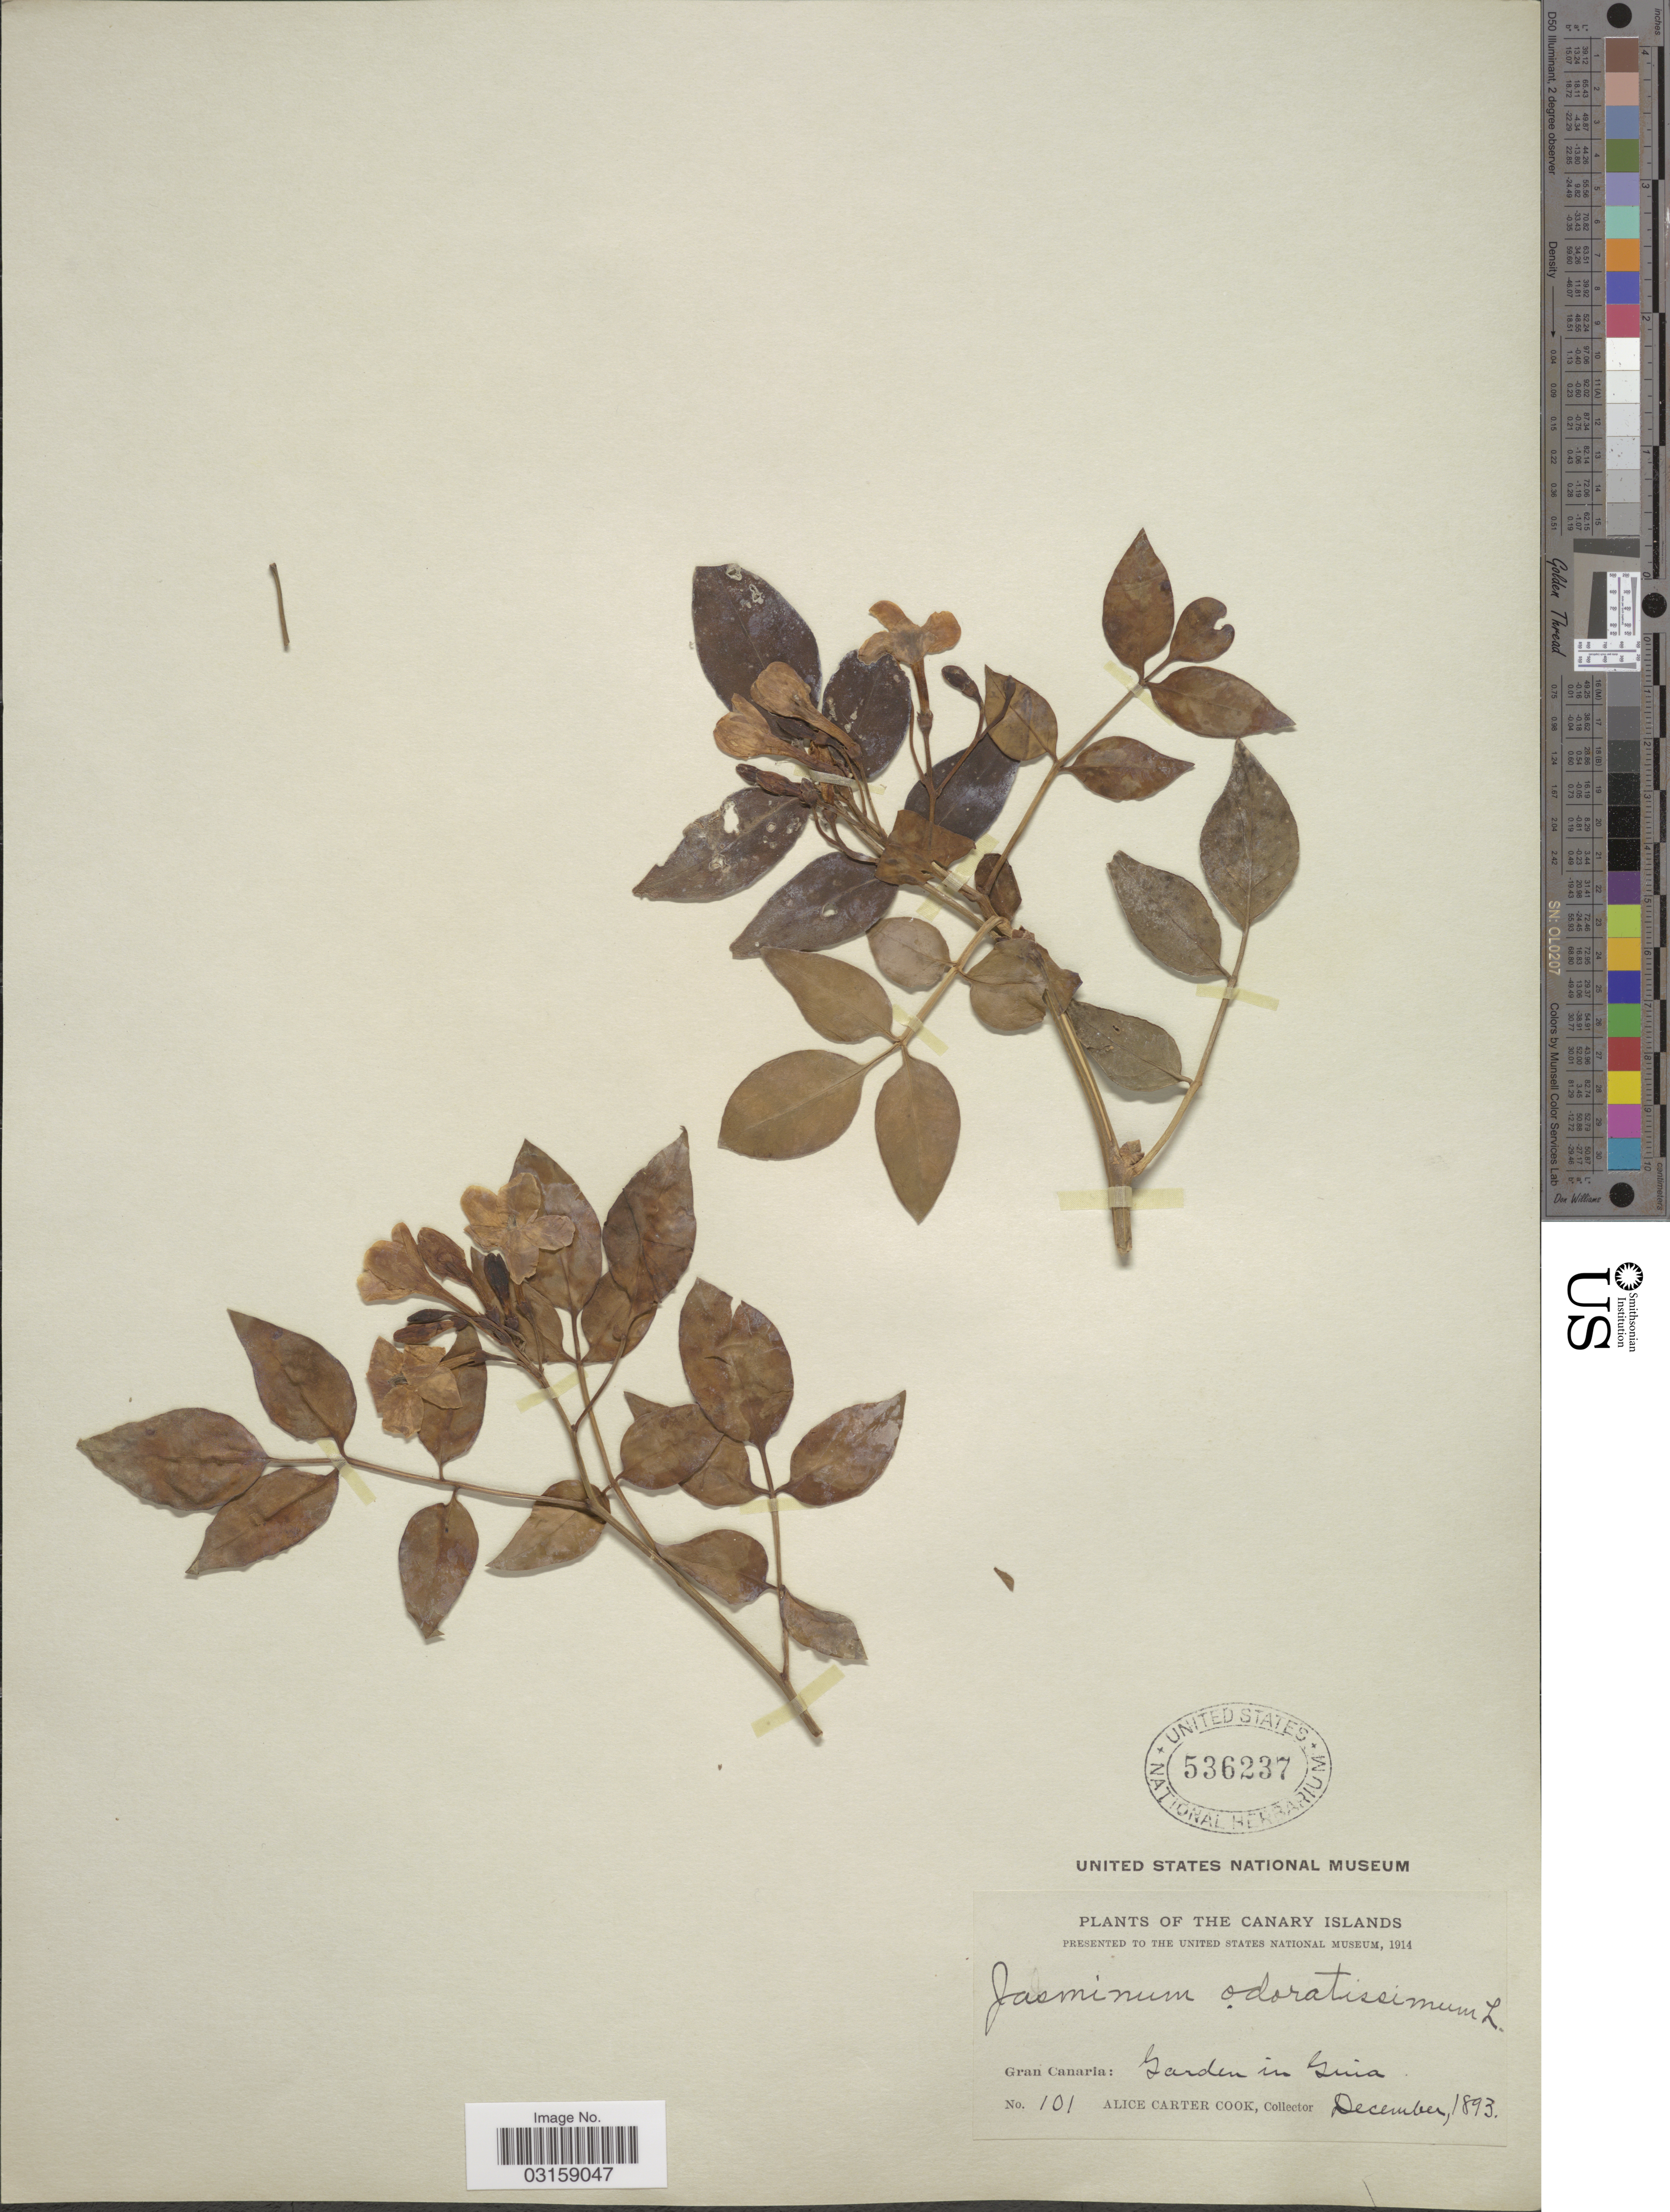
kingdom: Plantae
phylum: Tracheophyta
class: Magnoliopsida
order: Lamiales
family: Oleaceae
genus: Jasminum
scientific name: Jasminum odoratissimum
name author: L.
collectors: Alice C. Cook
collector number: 101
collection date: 1893-12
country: Spain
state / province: Canarias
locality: The Canary Islands. Gran Canaria: Garden in Guia.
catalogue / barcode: US 536237